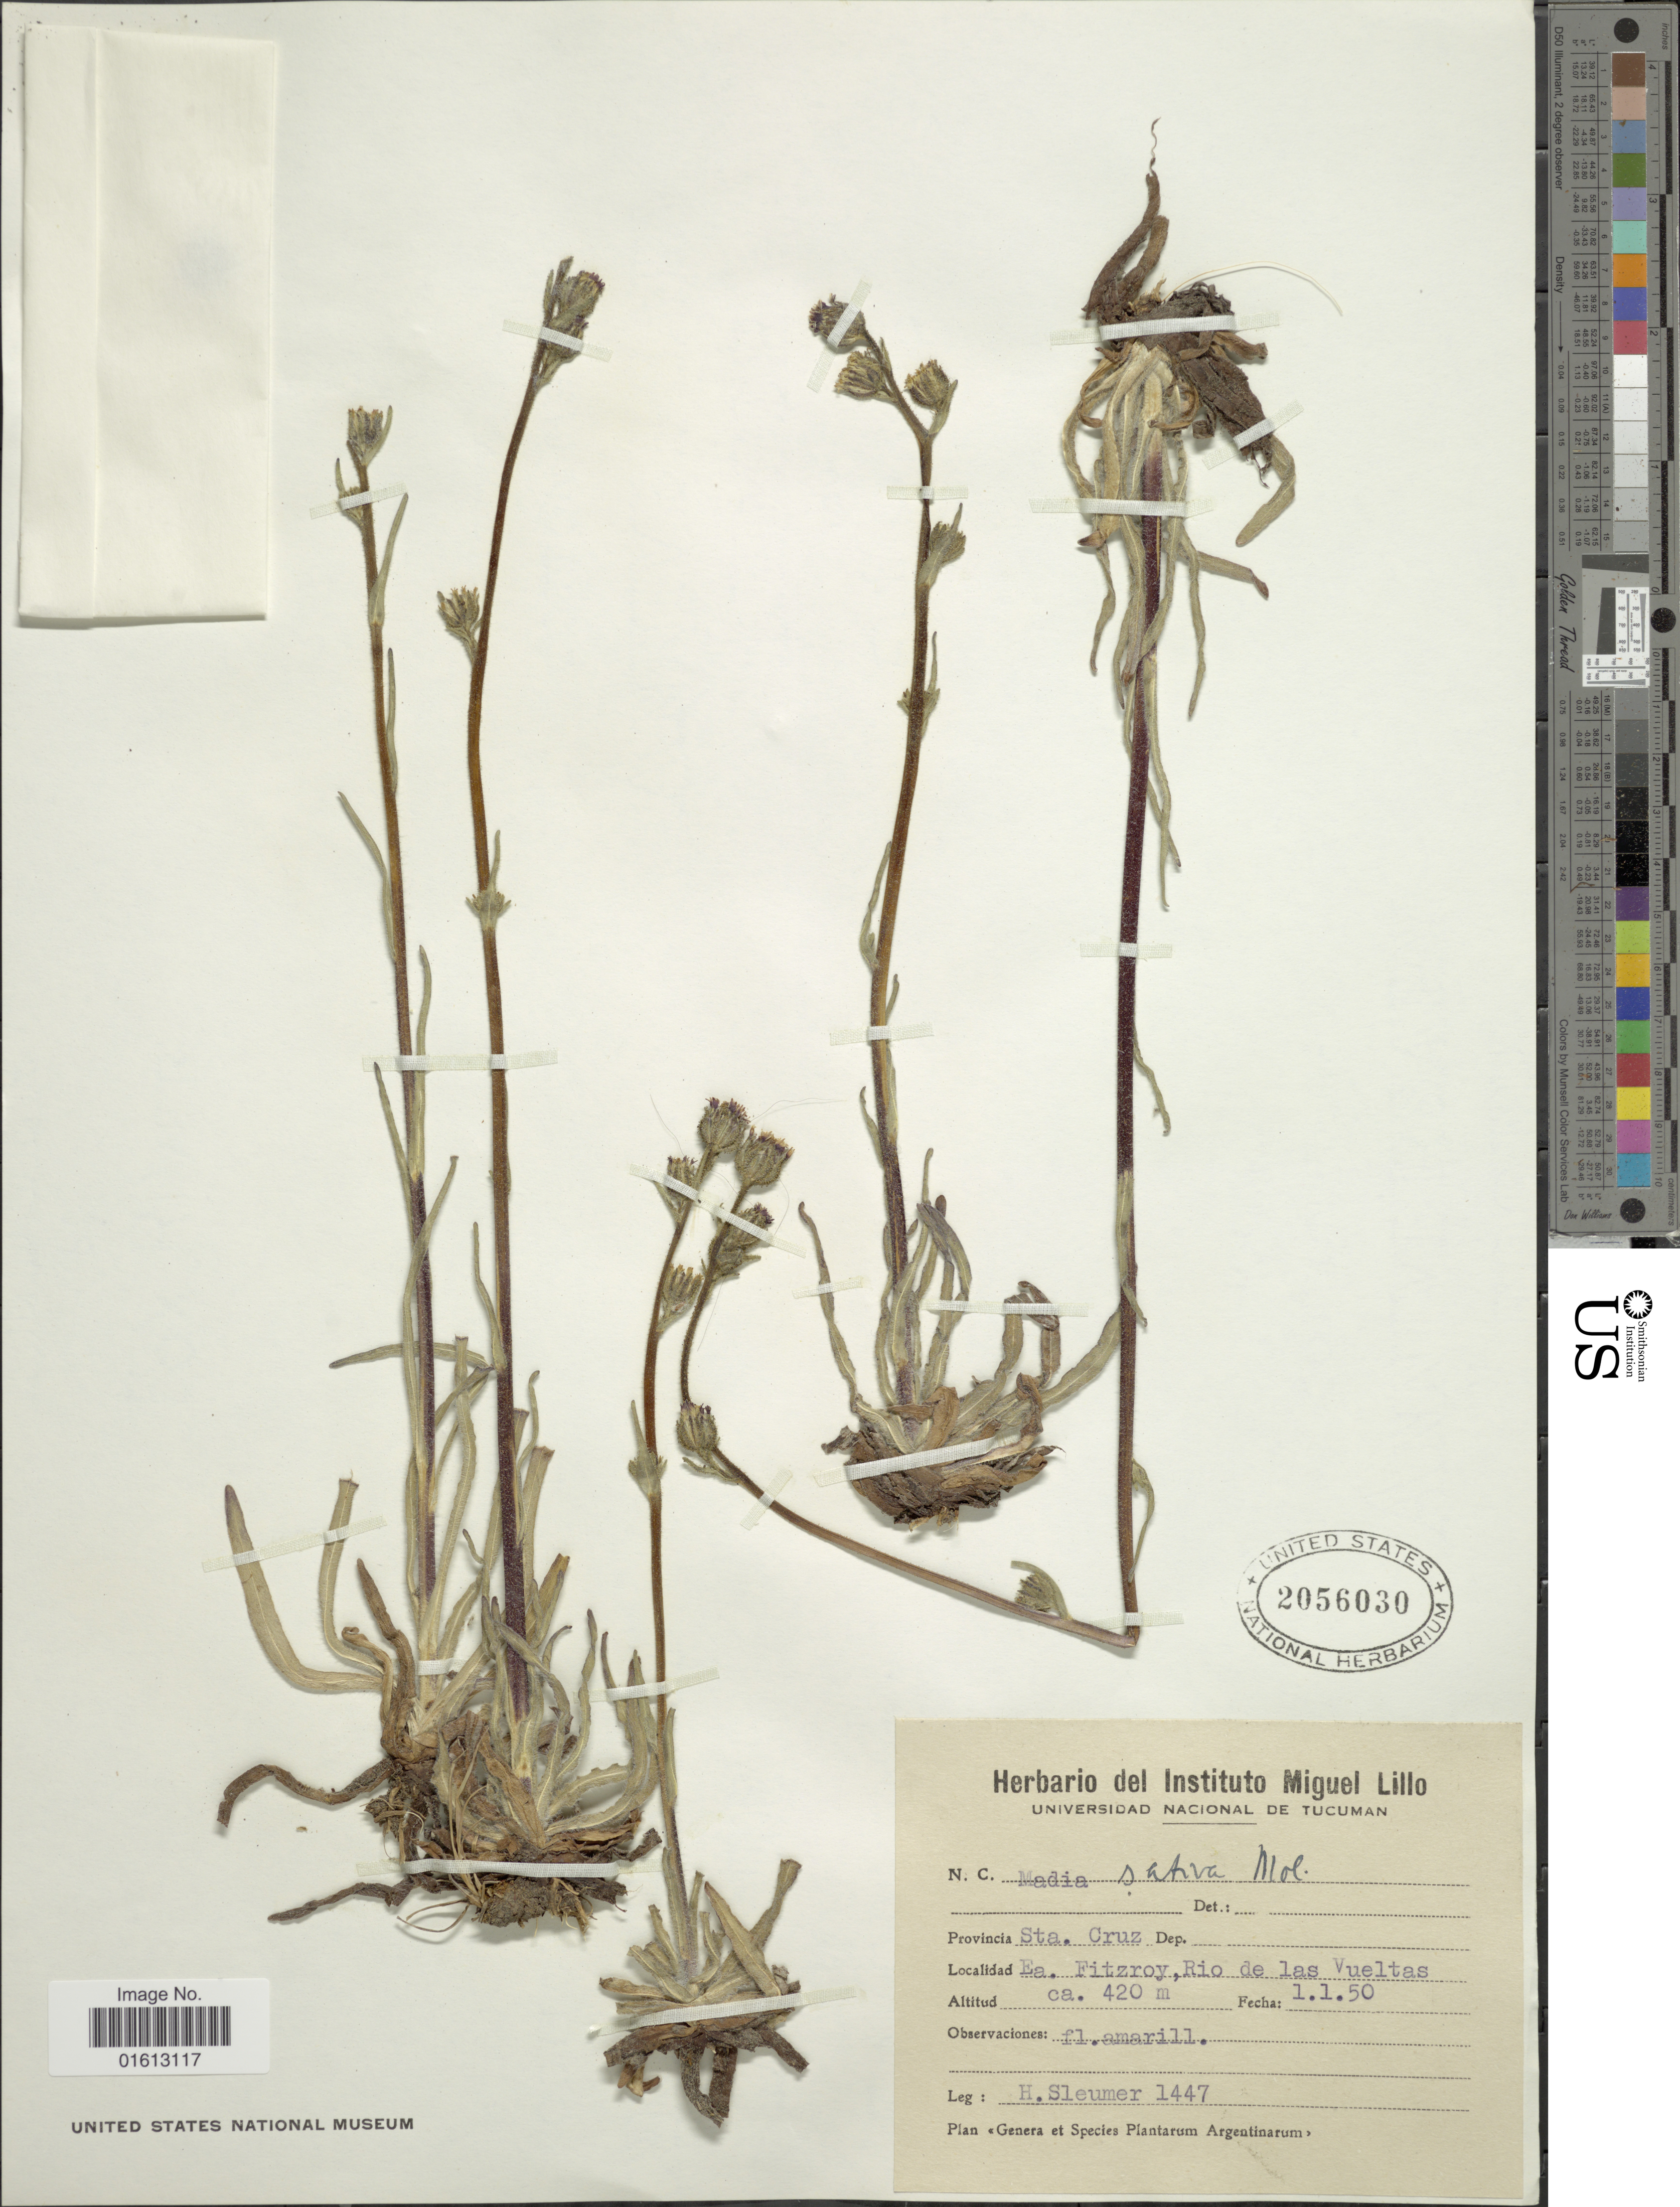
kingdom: Plantae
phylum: Tracheophyta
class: Magnoliopsida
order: Asterales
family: Asteraceae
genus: Madia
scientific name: Madia sativa subsp. sativa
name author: Molina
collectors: H. O. Sleumer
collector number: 1447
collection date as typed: Transcribed d/m/y: 1/1/50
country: Argentina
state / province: Santa Cruz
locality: Provincia Sta. Cruz, Ea. Fitzroy, Rio de las Vueltas.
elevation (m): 420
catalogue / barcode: US 2056030